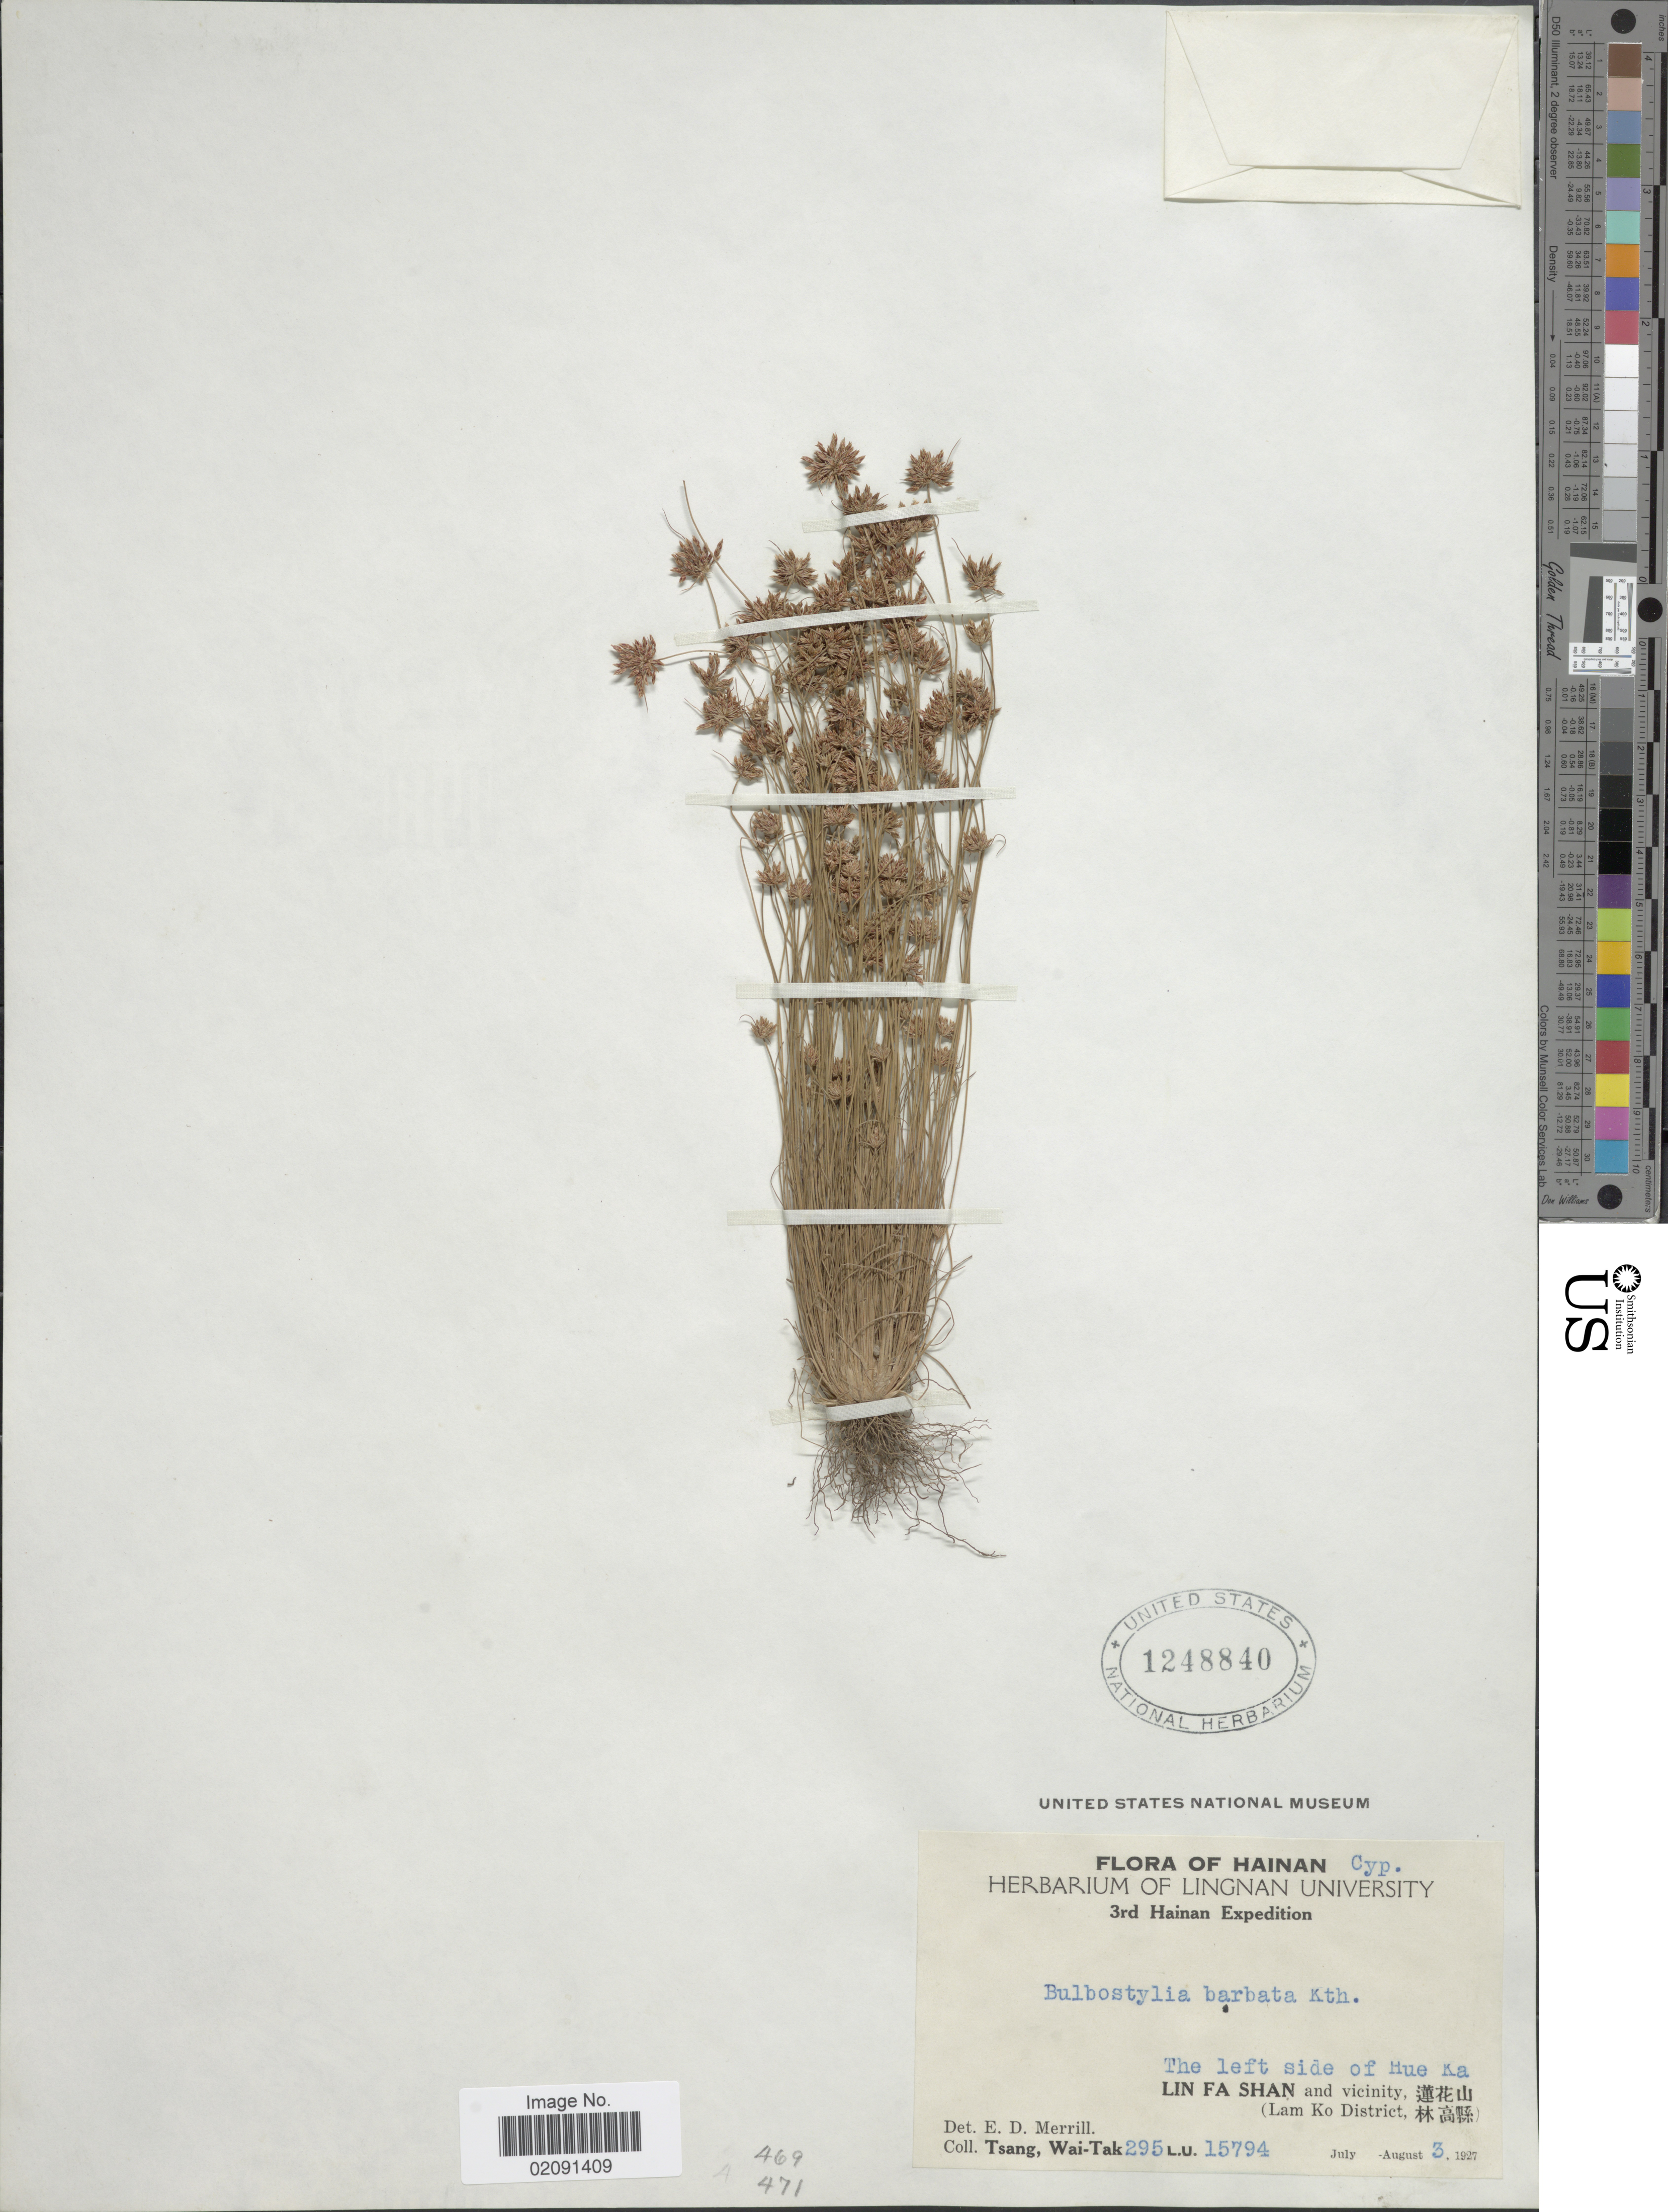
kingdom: Plantae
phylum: Tracheophyta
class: Liliopsida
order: Poales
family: Cyperaceae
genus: Bulbostylis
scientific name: Bulbostylis barbata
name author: (Rottb.) C.B. Clarke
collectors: W. T. Tsang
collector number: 295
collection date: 1927-08-03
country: China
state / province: Hainan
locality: The left side of Hue Ka, Lin Fa Shan and vicinity (Lam Ko District).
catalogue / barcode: US 1248840